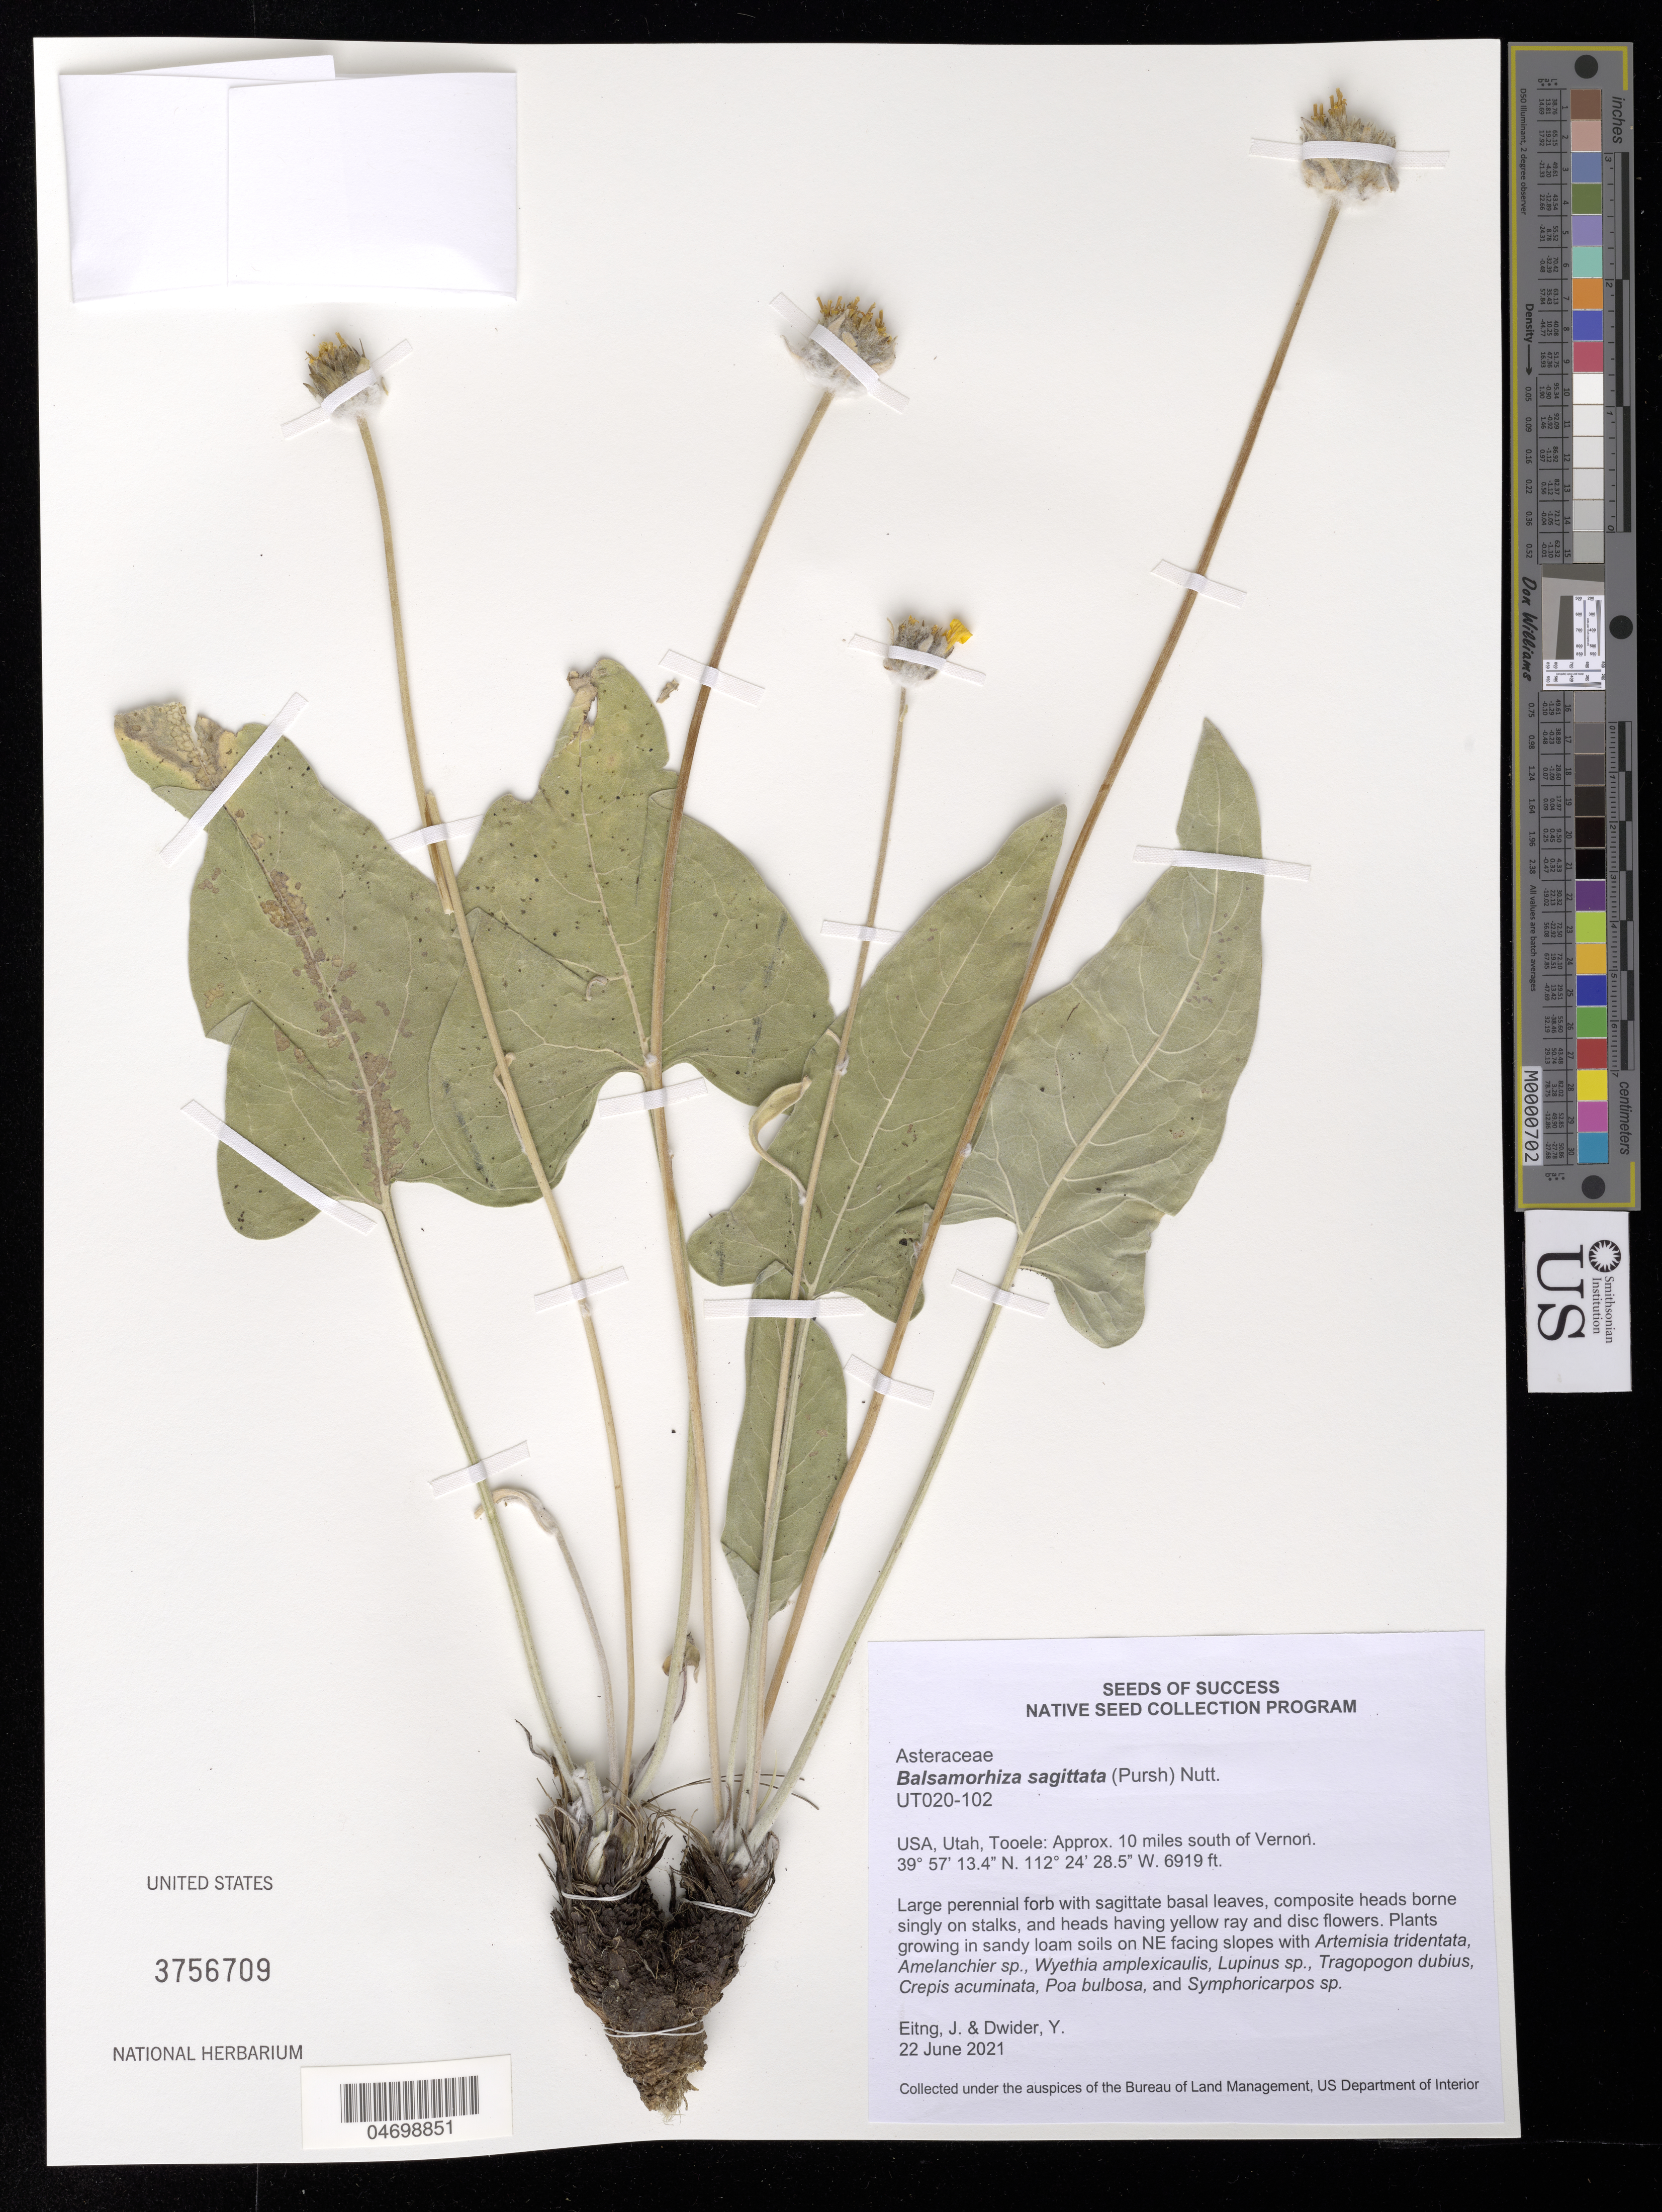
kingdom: Plantae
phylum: Tracheophyta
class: Magnoliopsida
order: Asterales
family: Asteraceae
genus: Balsamorhiza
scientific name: Balsamorhiza sagittata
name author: (Pursh) Nutt.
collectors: J. Eiting & Y. Dwider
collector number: UT020-102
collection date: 2021-06-22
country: United States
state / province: Utah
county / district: Tooele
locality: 10 mi. S of Vernon.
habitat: Loam soils. With Artemisia tridentata, Lupinus sp., Poa bulbosa, etc.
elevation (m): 2109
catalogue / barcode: US 3756709